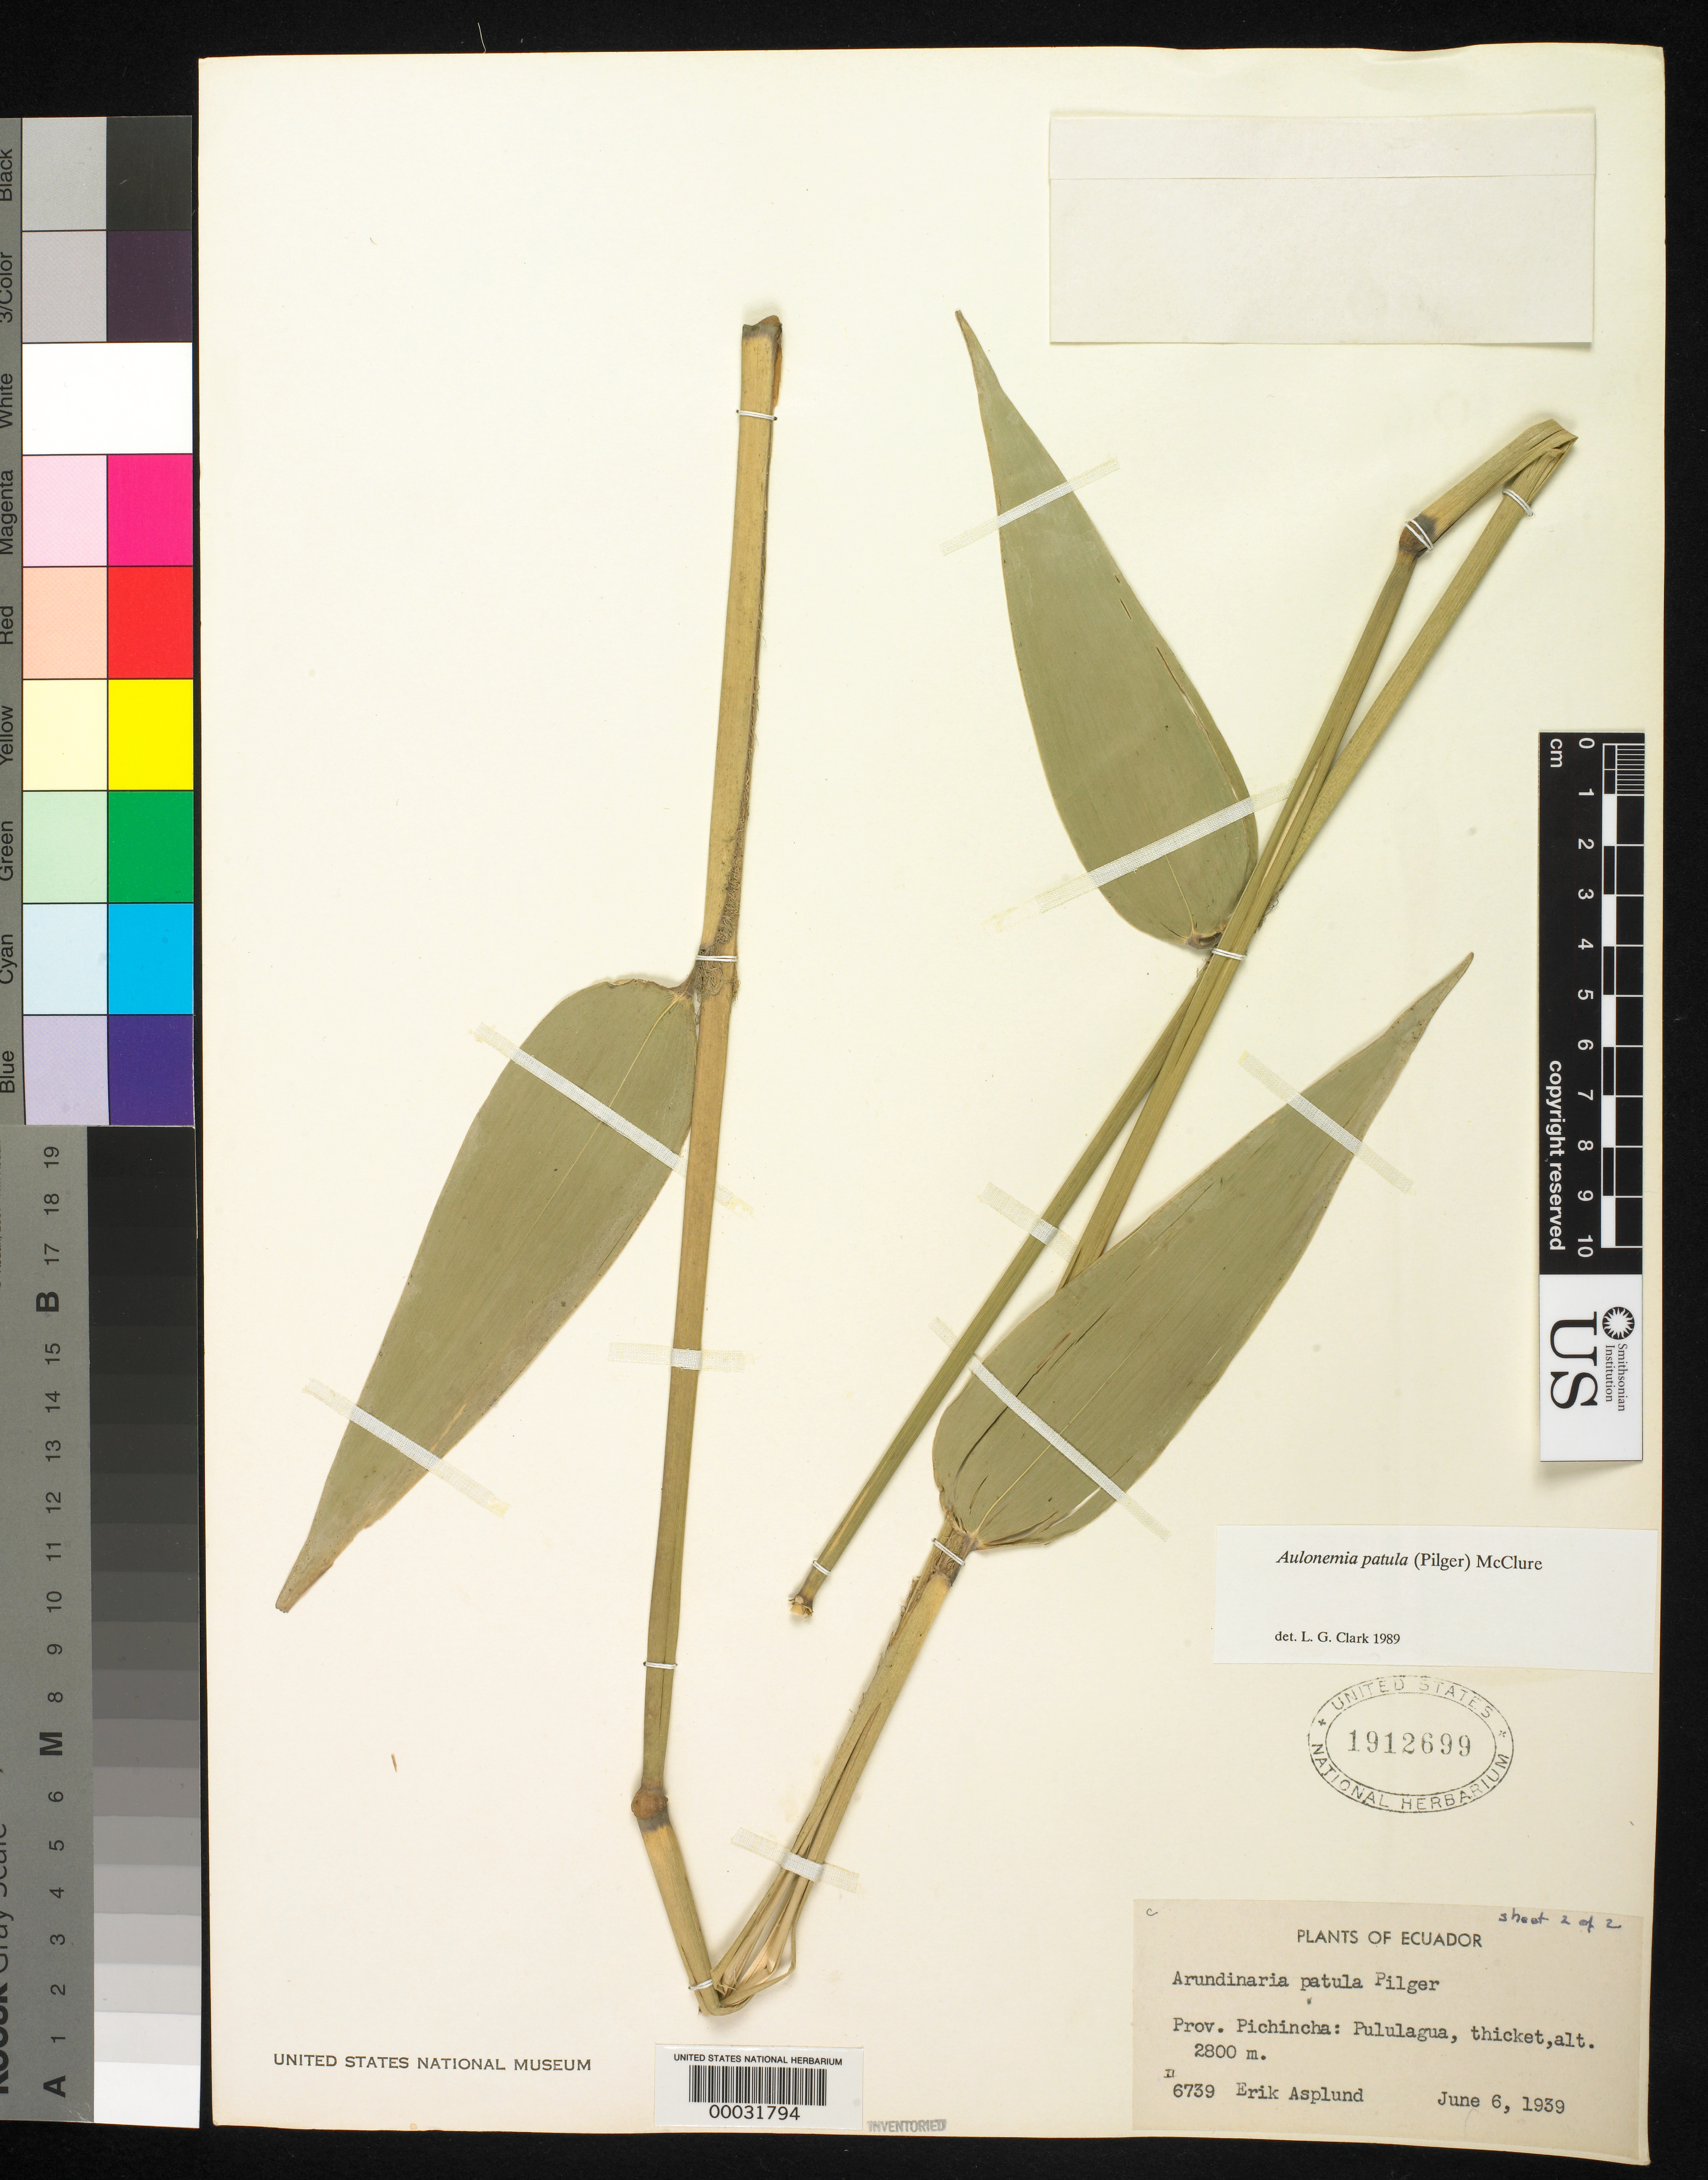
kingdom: Plantae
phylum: Tracheophyta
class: Liliopsida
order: Poales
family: Poaceae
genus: Aulonemia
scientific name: Aulonemia patula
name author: (Pilg.) McClure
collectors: E. Asplund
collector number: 6739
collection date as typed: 06 Jun 1939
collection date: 1939-06-06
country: Ecuador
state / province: Pichincha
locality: Pululagua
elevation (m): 2800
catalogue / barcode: US 1912699